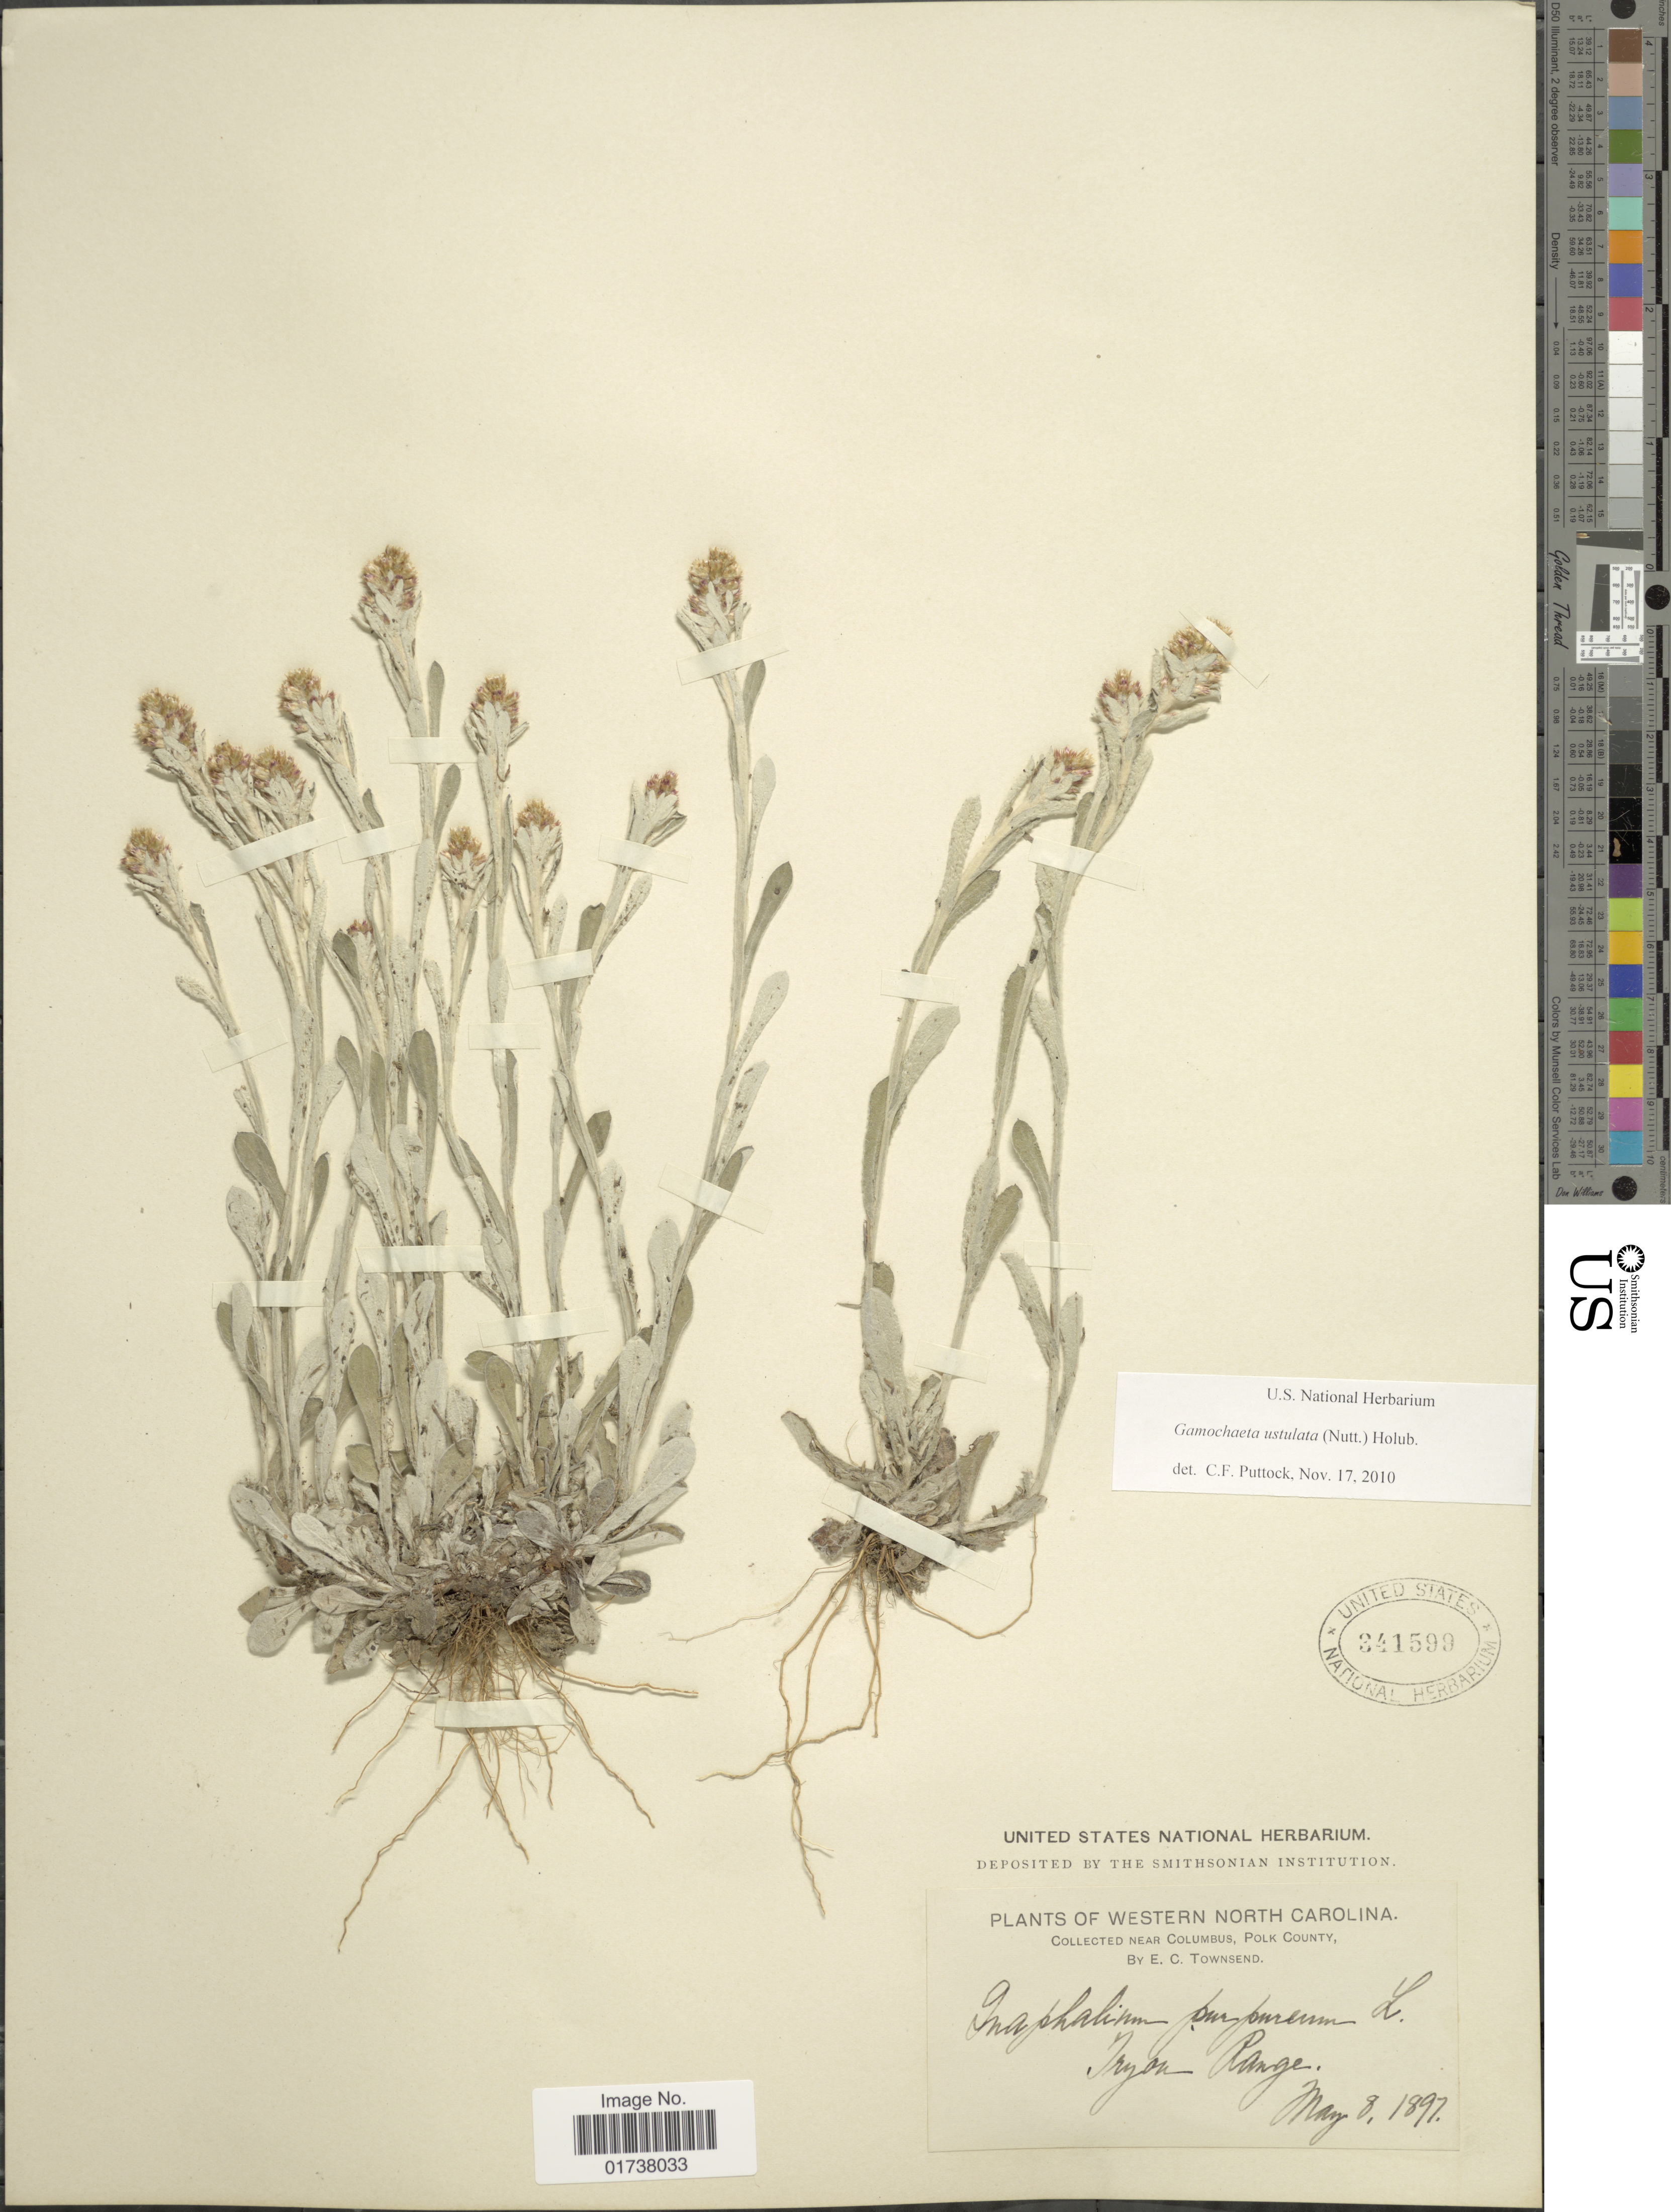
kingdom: Plantae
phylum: Tracheophyta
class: Magnoliopsida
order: Asterales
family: Asteraceae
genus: Gamochaeta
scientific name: Gamochaeta ustulata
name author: (Nutt.) Holub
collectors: E. C. Townsend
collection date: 1897-05-08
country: United States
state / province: North Carolina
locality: Western North Carolina, near Columbus, Polk County, Tryon Range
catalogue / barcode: US 341599